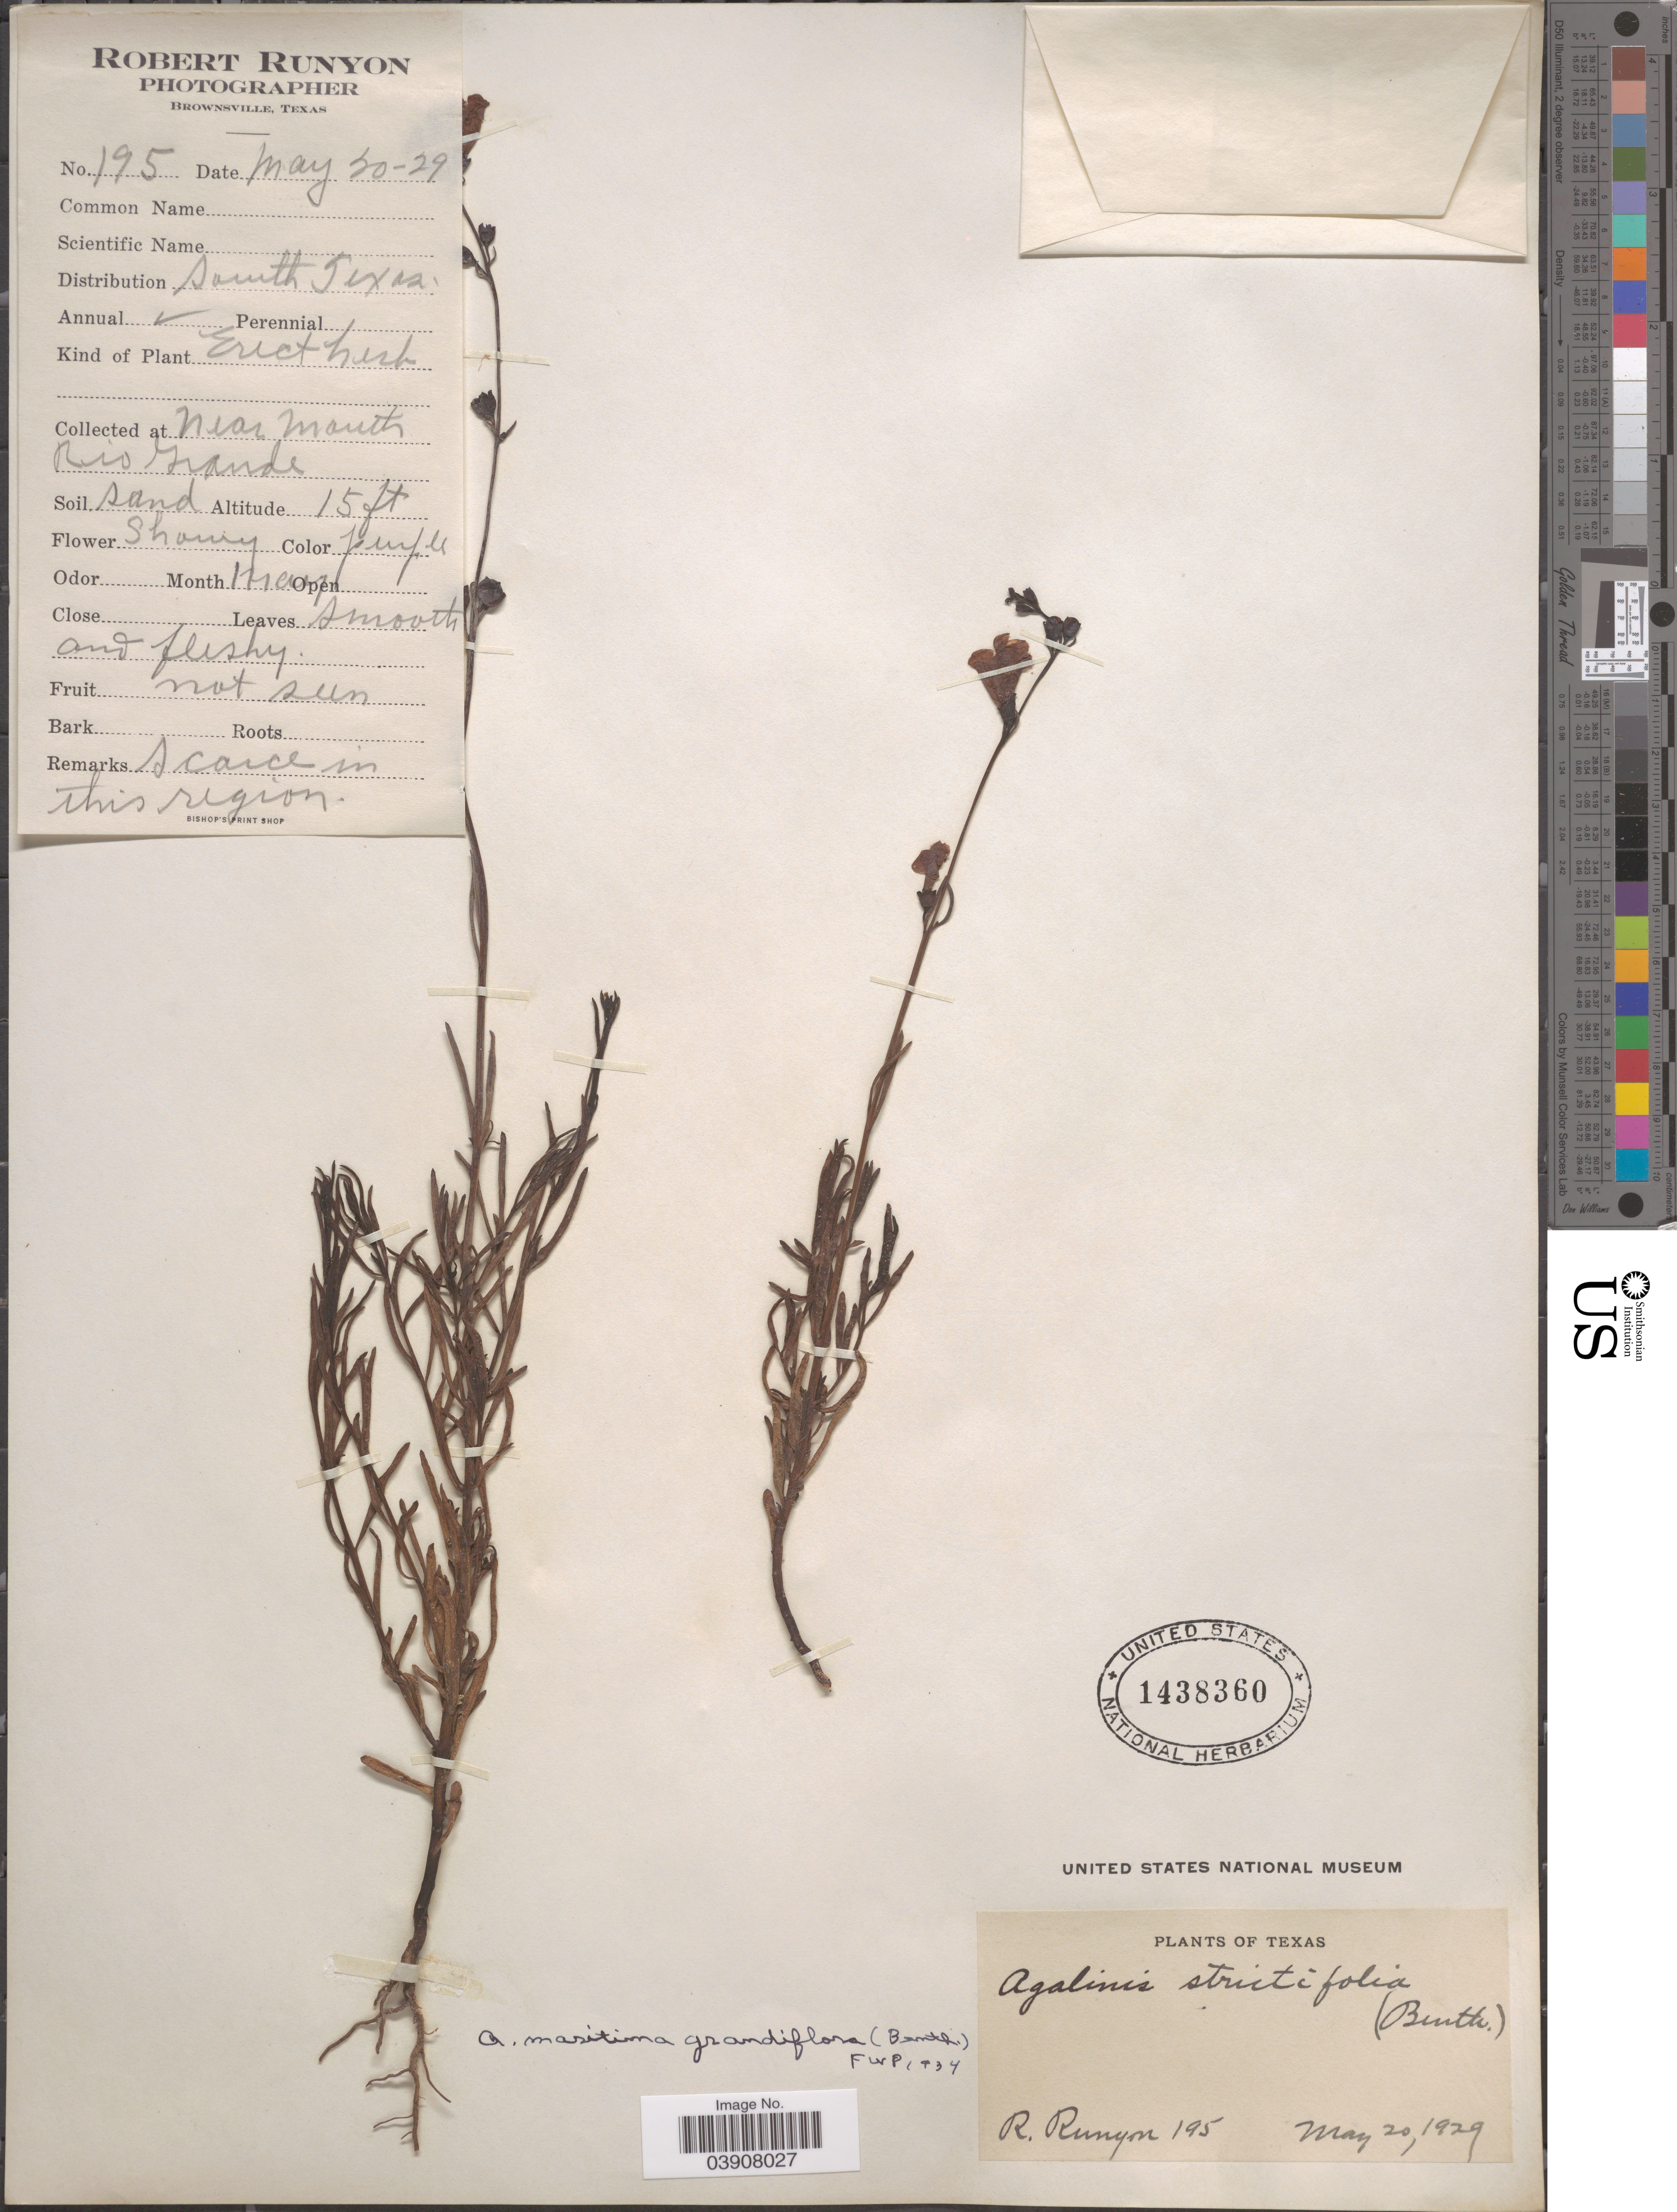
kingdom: Plantae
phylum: Tracheophyta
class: Magnoliopsida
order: Lamiales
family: Orobanchaceae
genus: Agalinis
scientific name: Agalinis maritima var. grandiflora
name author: (Benth.) Pennell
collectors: R. Runyon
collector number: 195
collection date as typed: Transcribed d/m/y: 20/5/29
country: United States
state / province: Texas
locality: Brownsville. South Texas. Near mouth Rio Grande.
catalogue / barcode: US 1438360